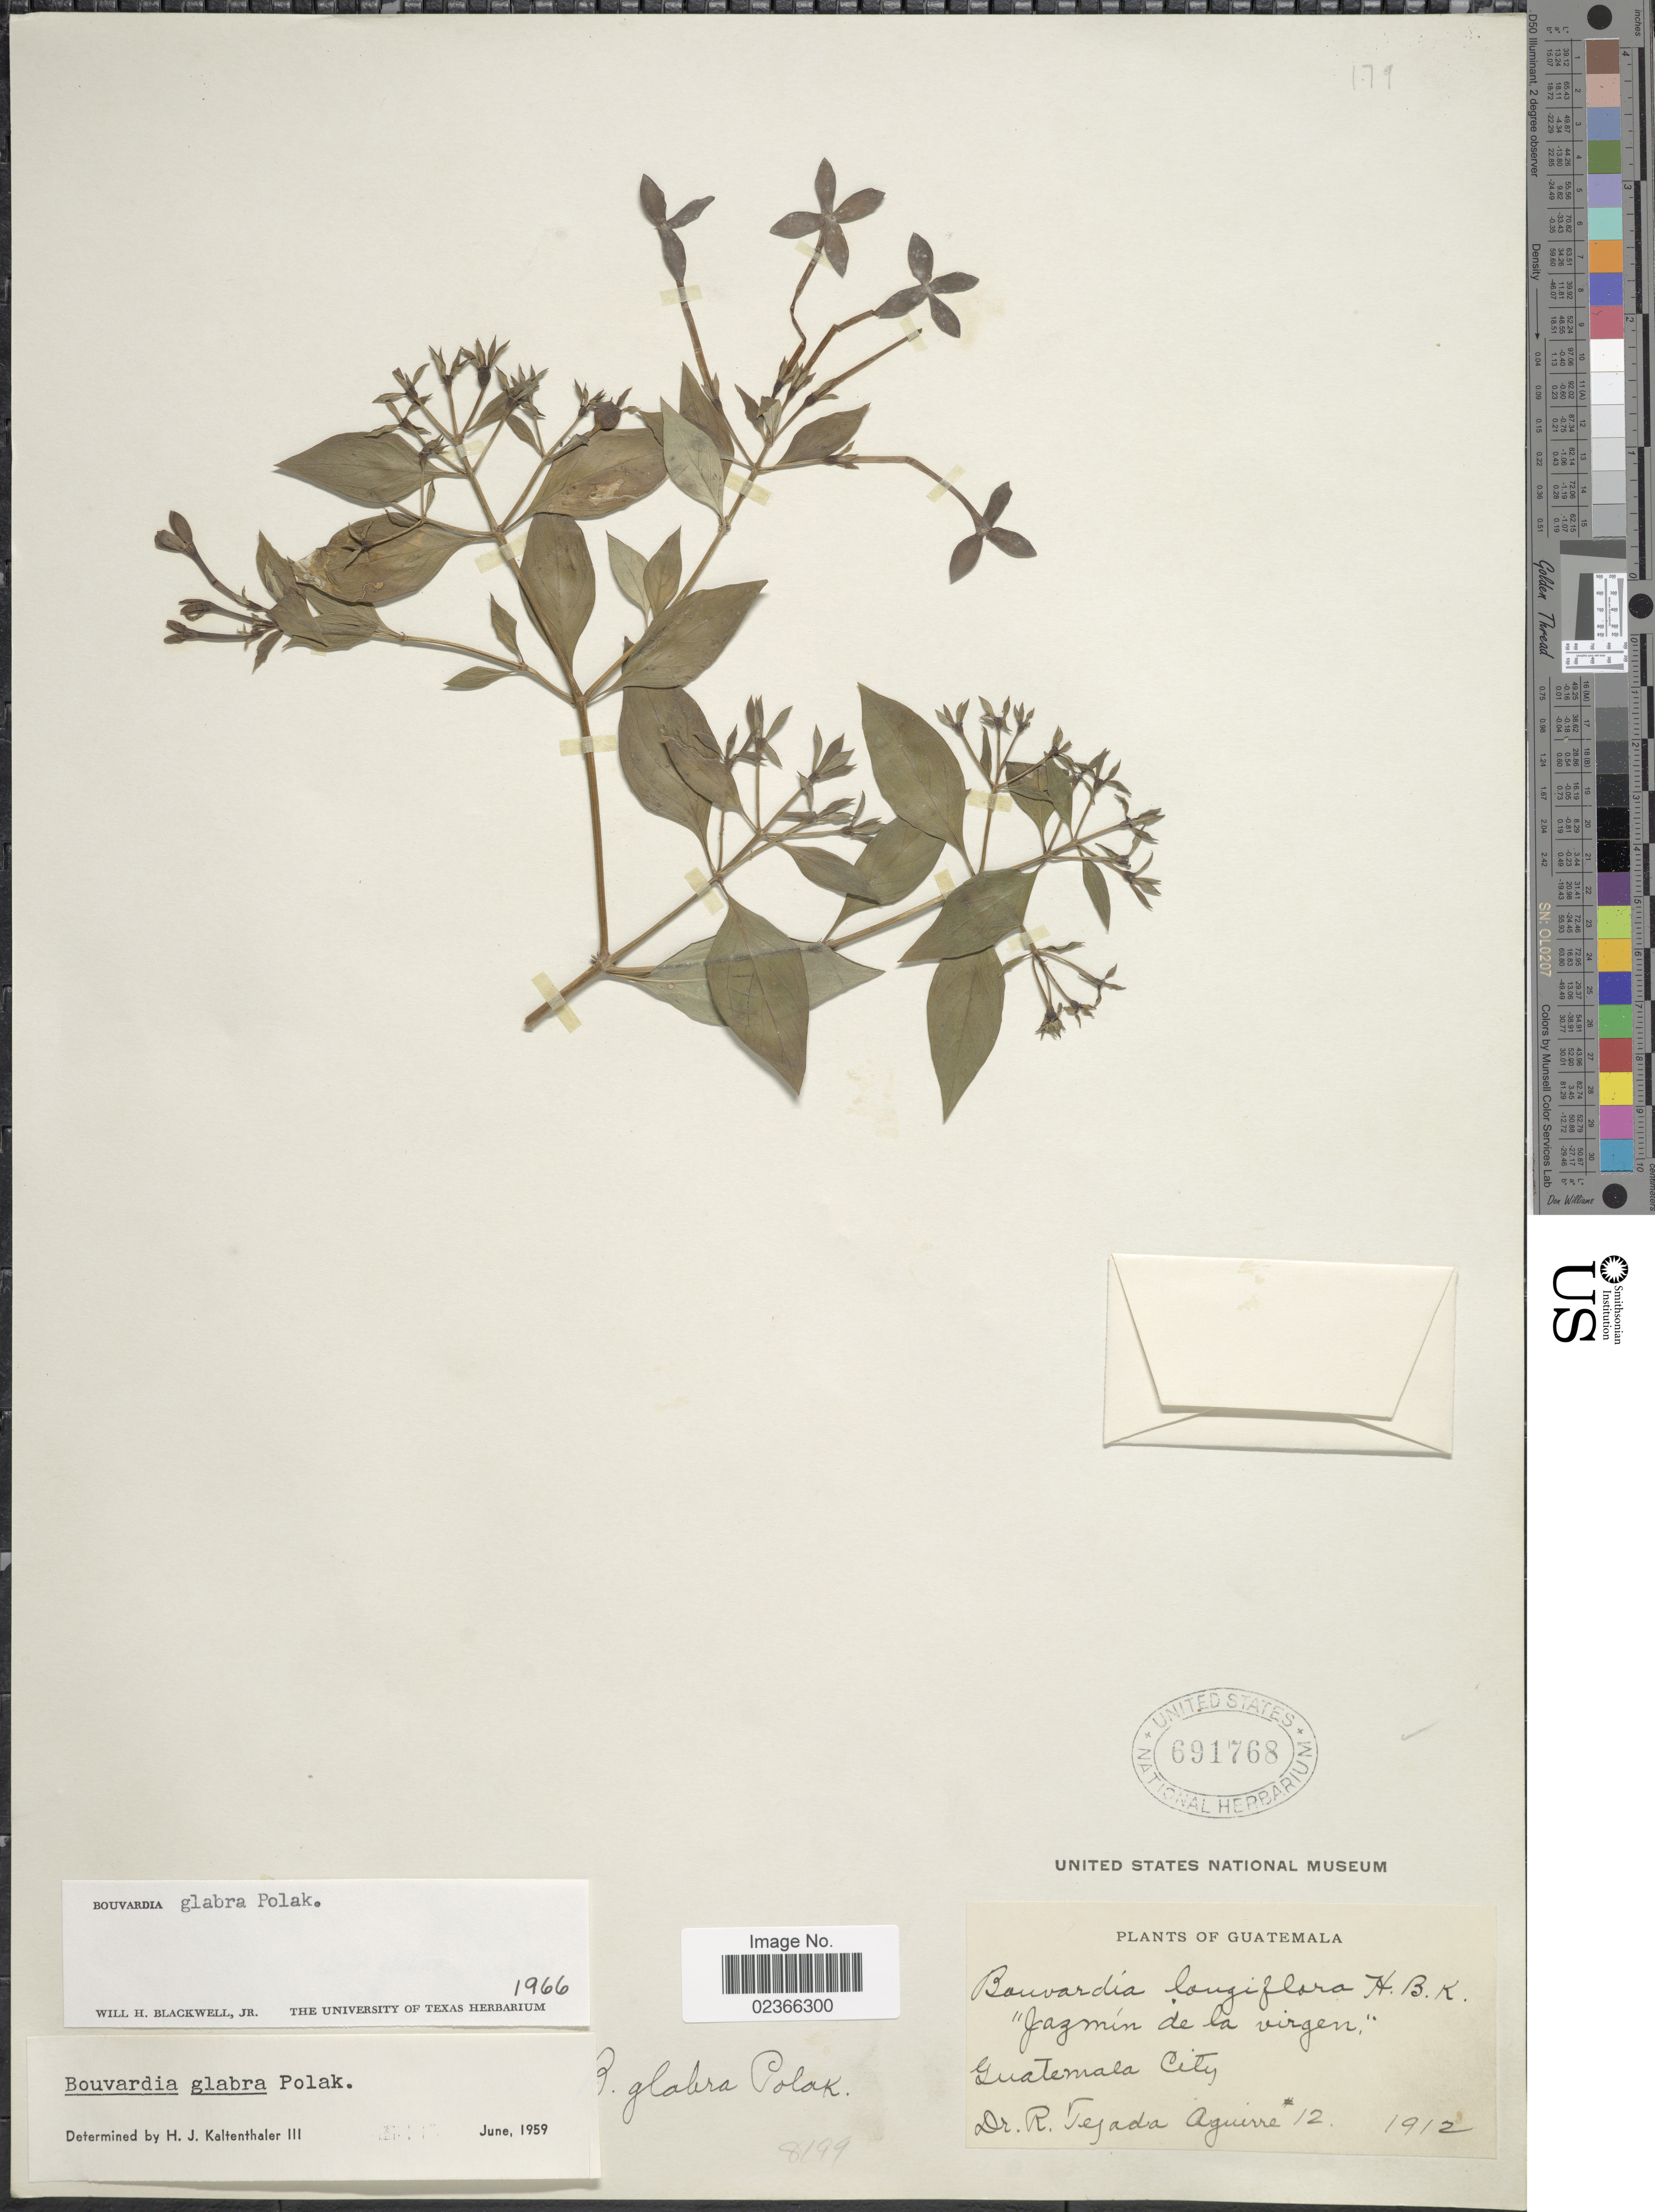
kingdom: Plantae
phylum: Tracheophyta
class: Magnoliopsida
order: Gentianales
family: Rubiaceae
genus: Bouvardia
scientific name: Bouvardia glabra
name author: Polák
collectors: R. Aguirre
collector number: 12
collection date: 1912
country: Guatemala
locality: Guatemala City.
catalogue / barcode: US 691768